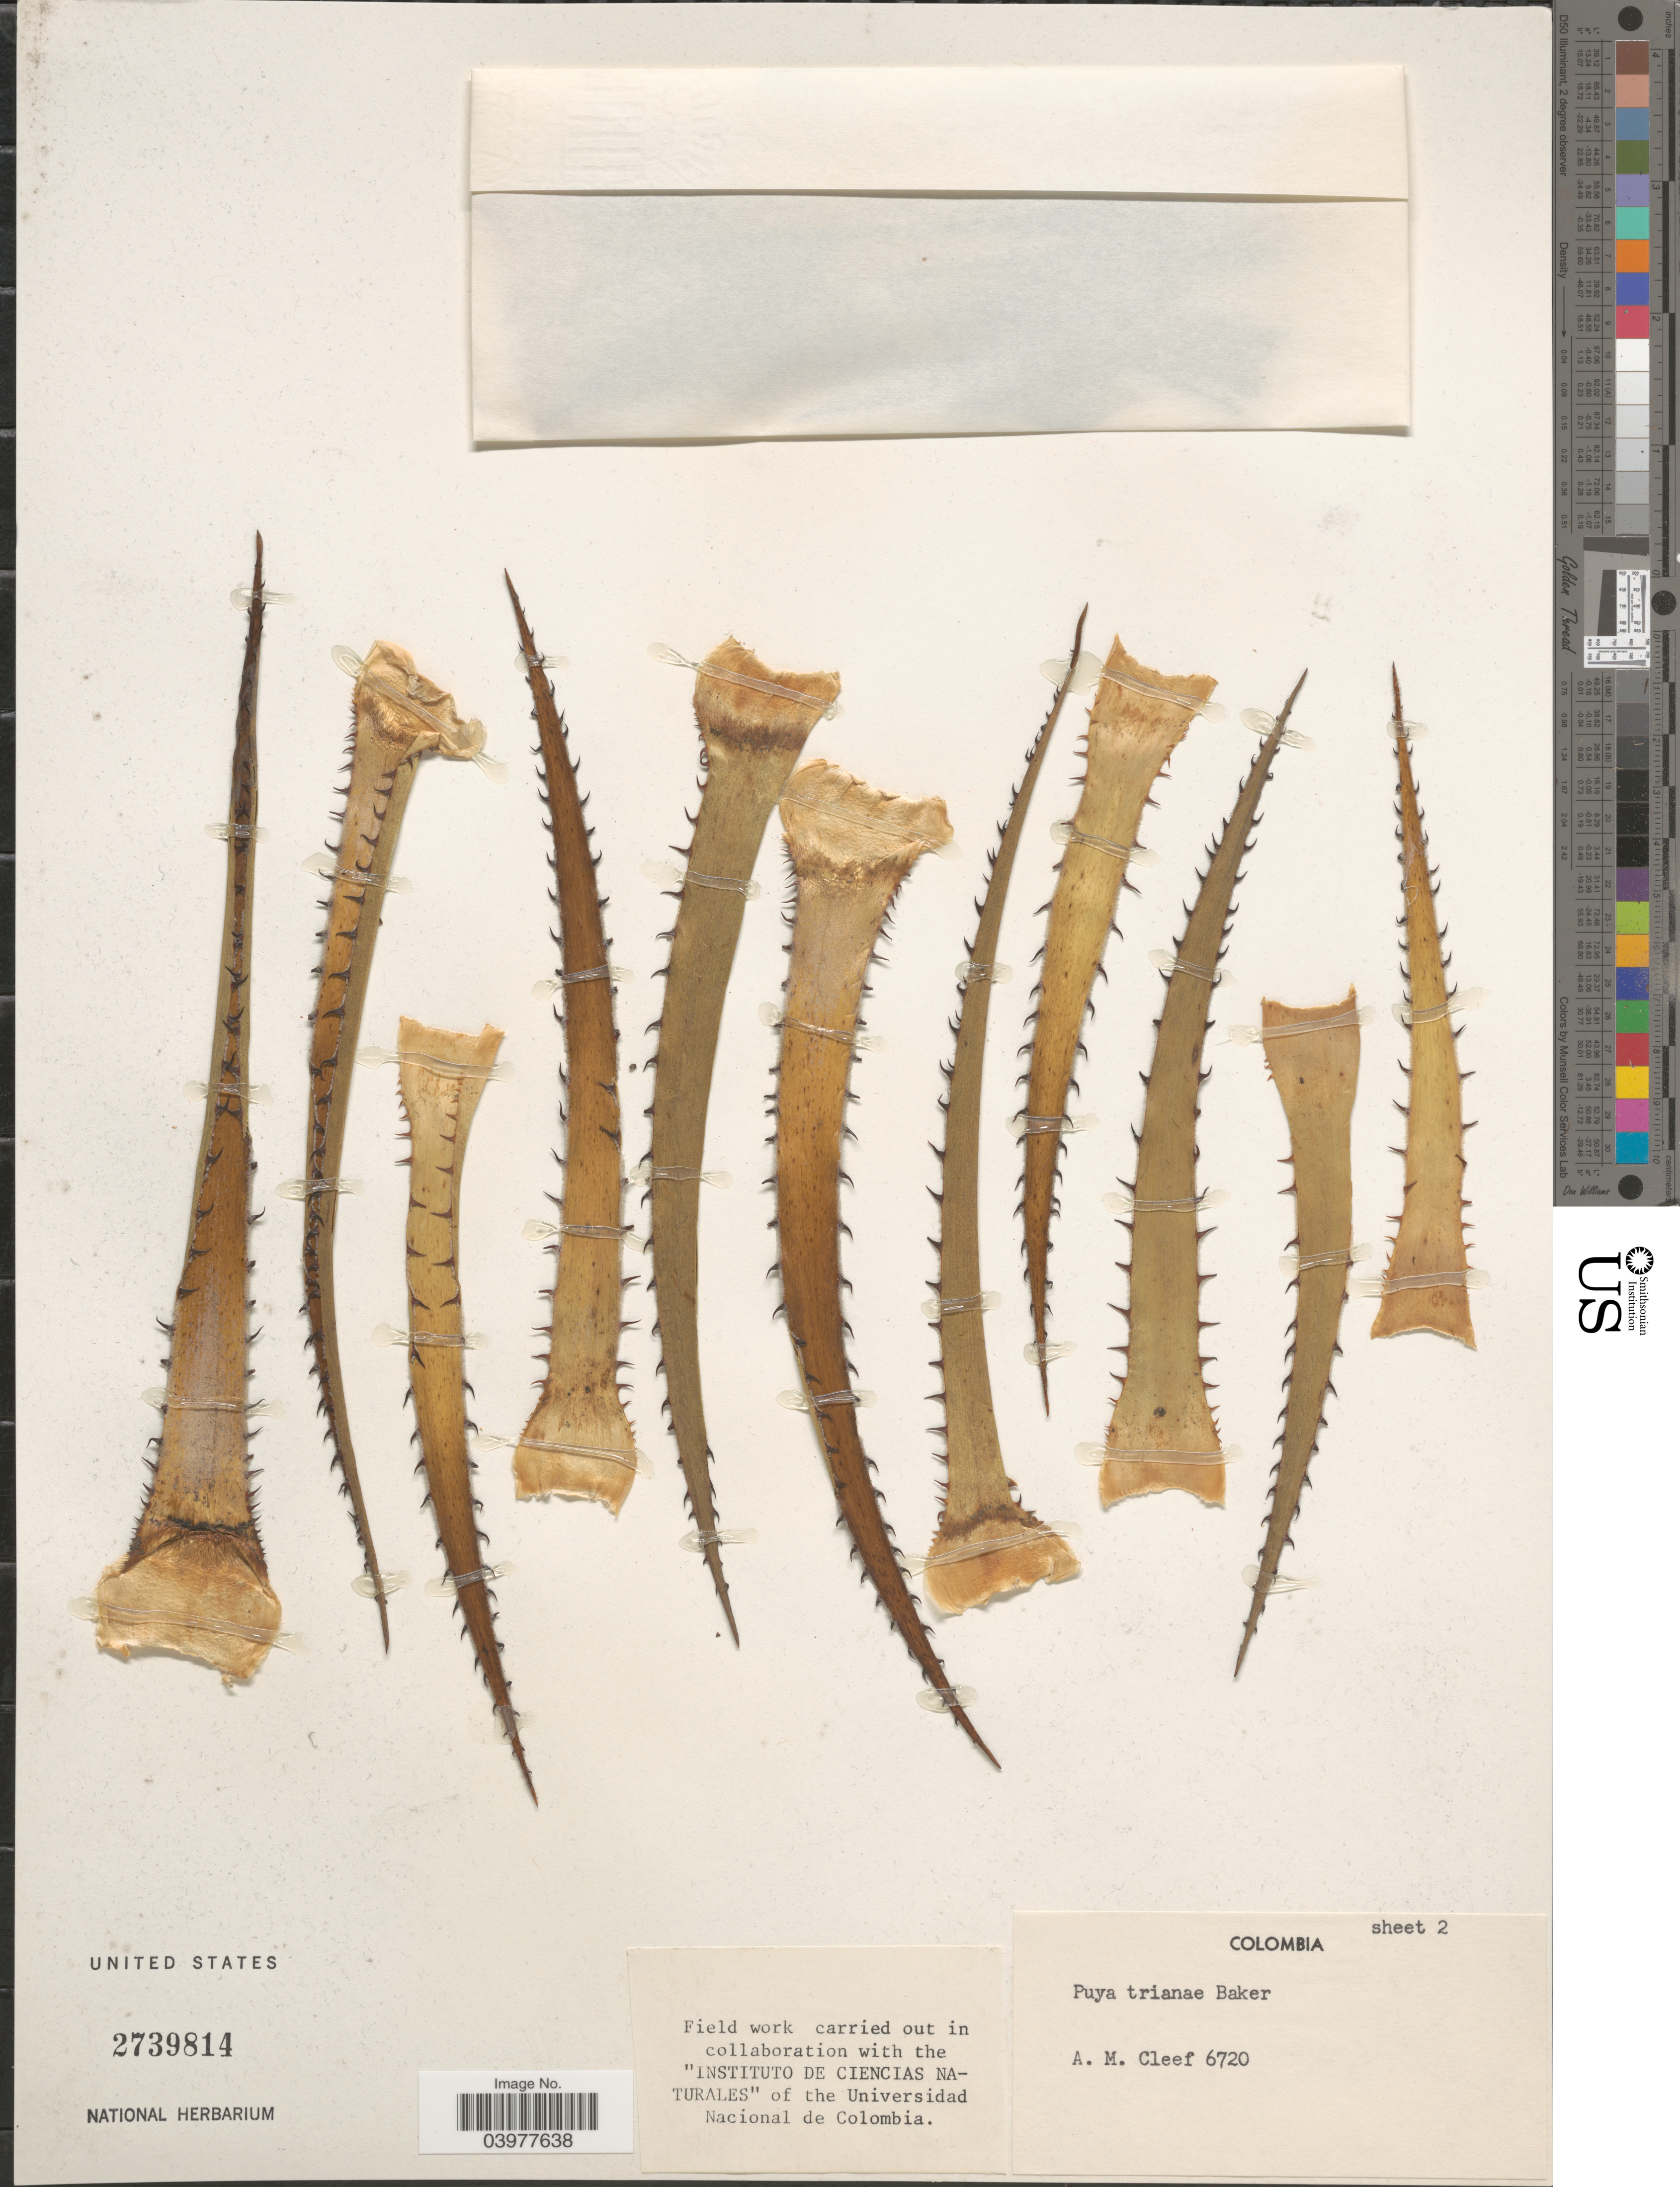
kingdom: Plantae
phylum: Tracheophyta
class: Liliopsida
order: Poales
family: Bromeliaceae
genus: Puya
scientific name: Puya trianae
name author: Baker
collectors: A. M. Cleef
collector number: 6720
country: Colombia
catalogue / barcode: US 2739814